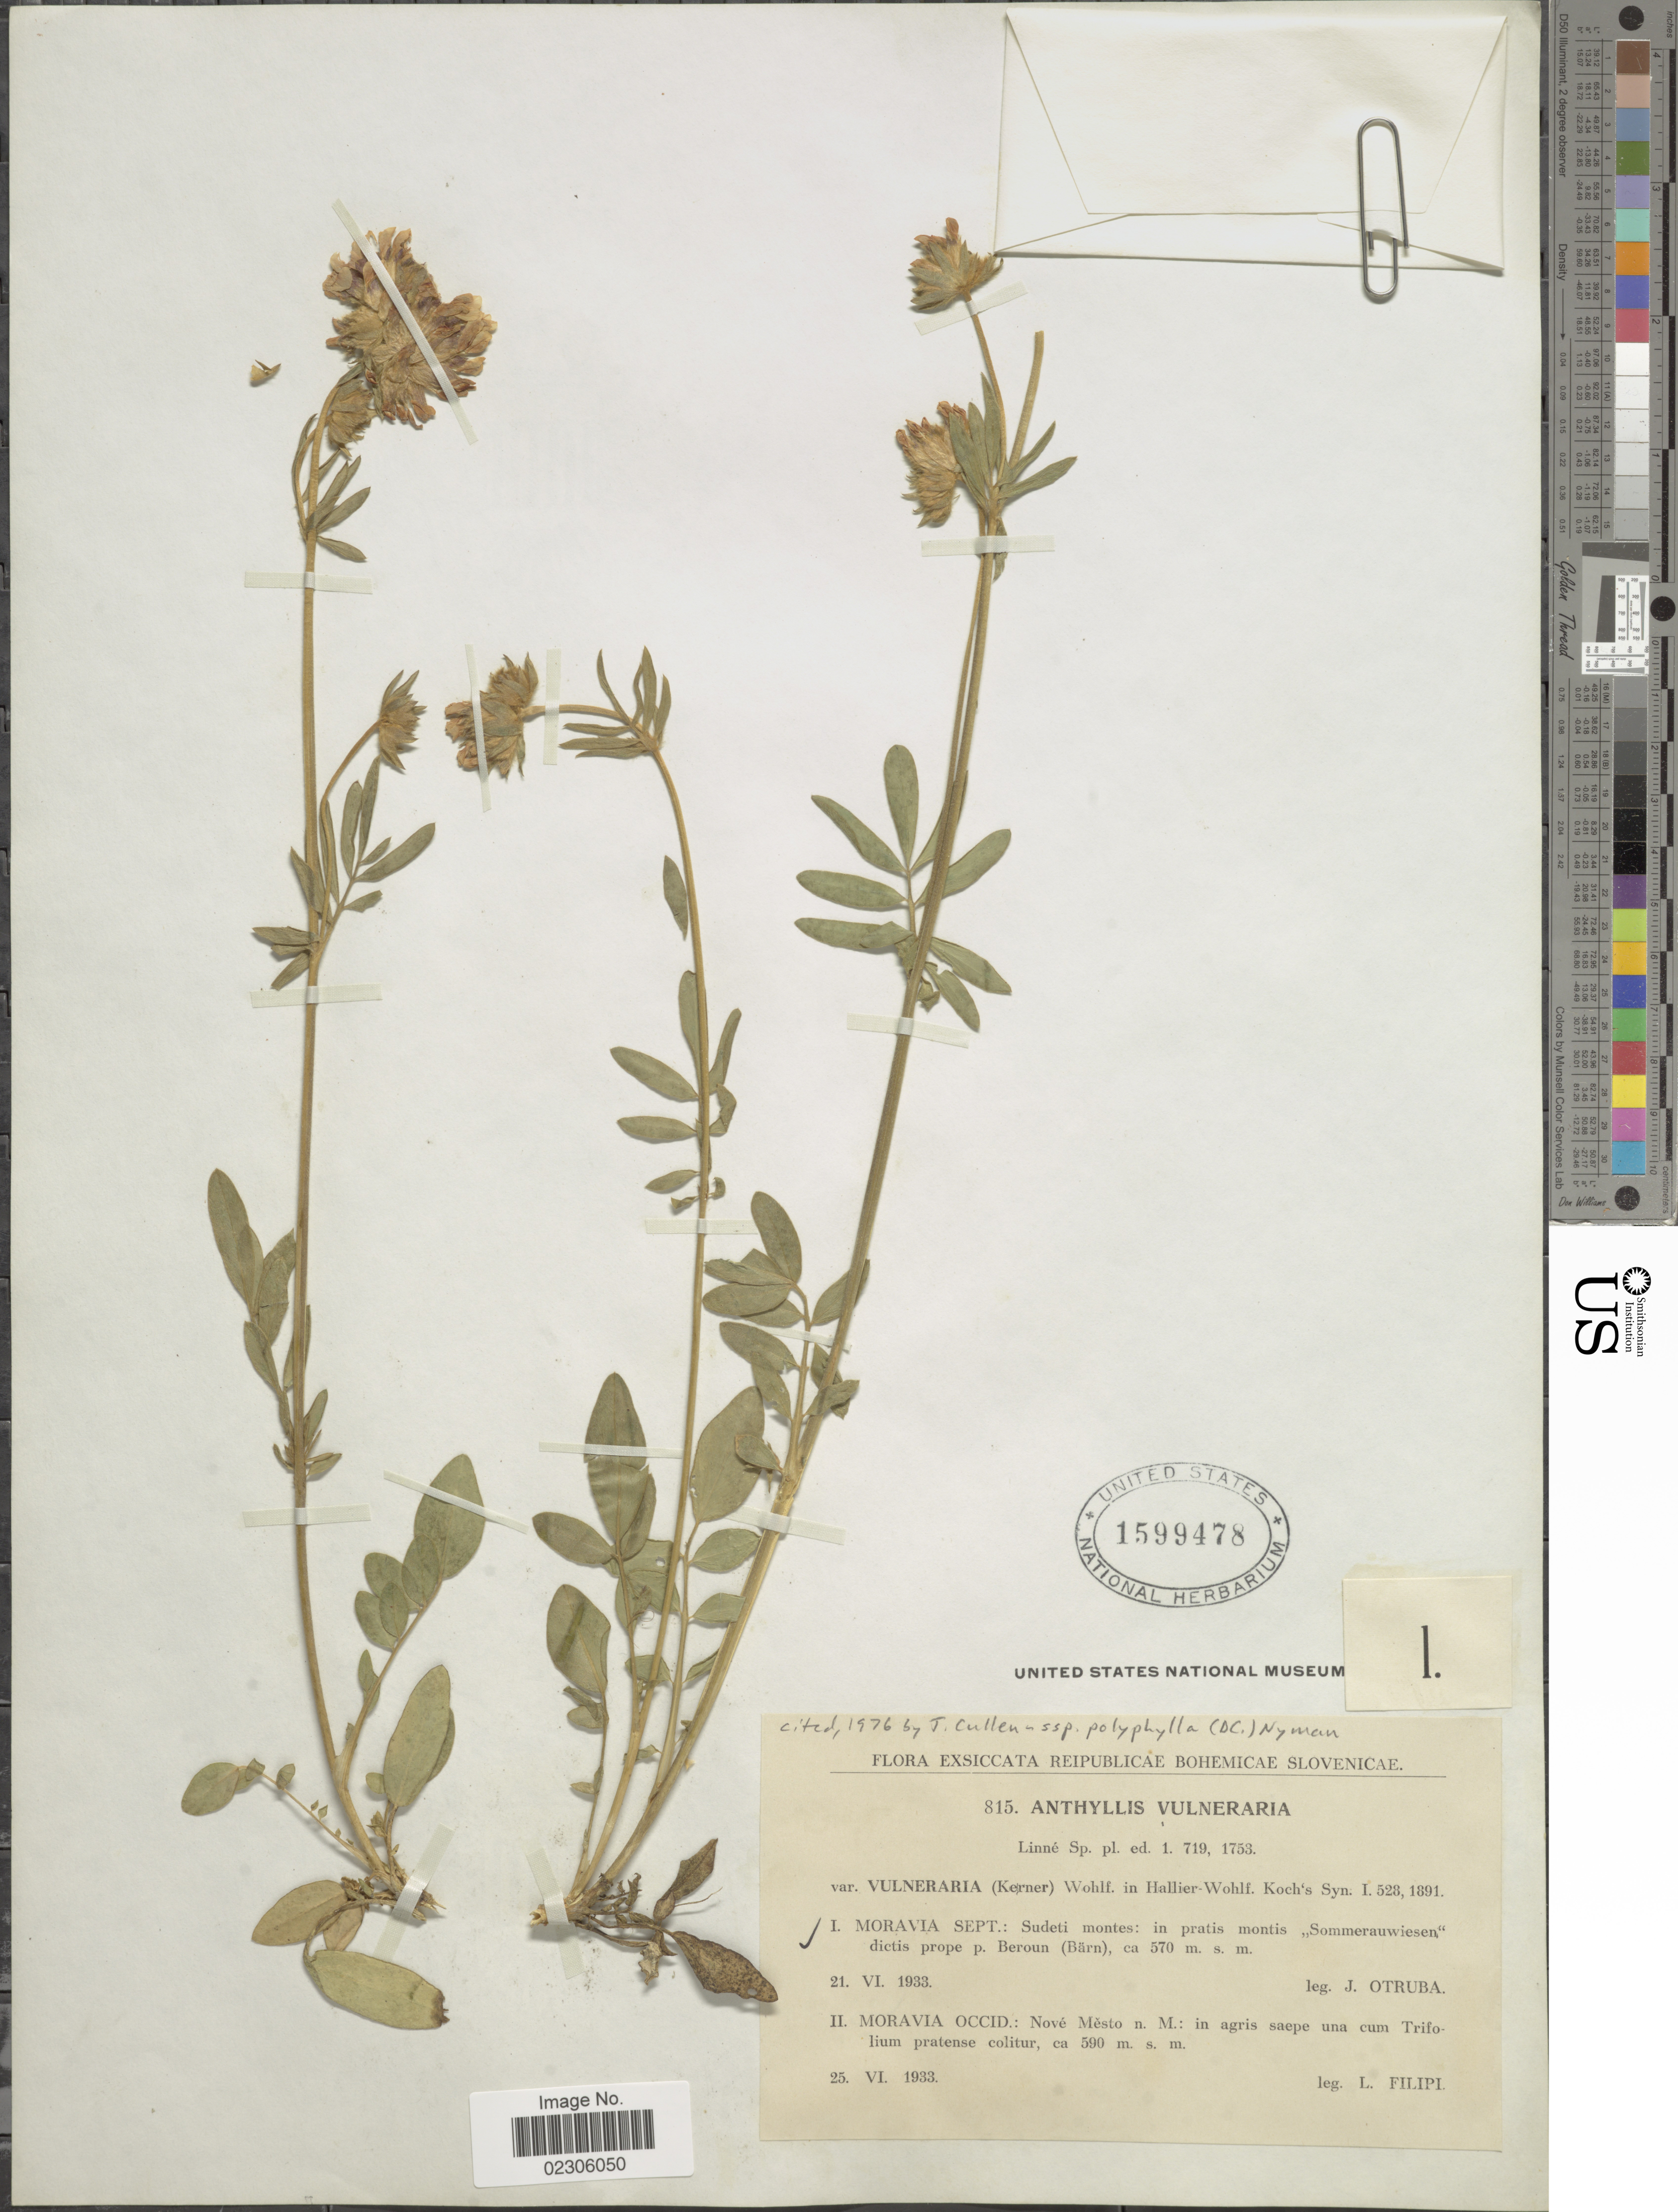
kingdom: Plantae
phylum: Tracheophyta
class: Magnoliopsida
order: Fabales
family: Fabaceae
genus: Anthyllis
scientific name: Anthyllis vulneraria subsp. polyphylla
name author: (DC.) Nyman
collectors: J. Otruba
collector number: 815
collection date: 1933-06-21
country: Czechia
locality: Reipublicae Bohemicae Slovenicae, Morvia Sept., Sudeti montes, montis Sommerauwiesen, dictis prope p. Beroun (Barn)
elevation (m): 570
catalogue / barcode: US 1599478